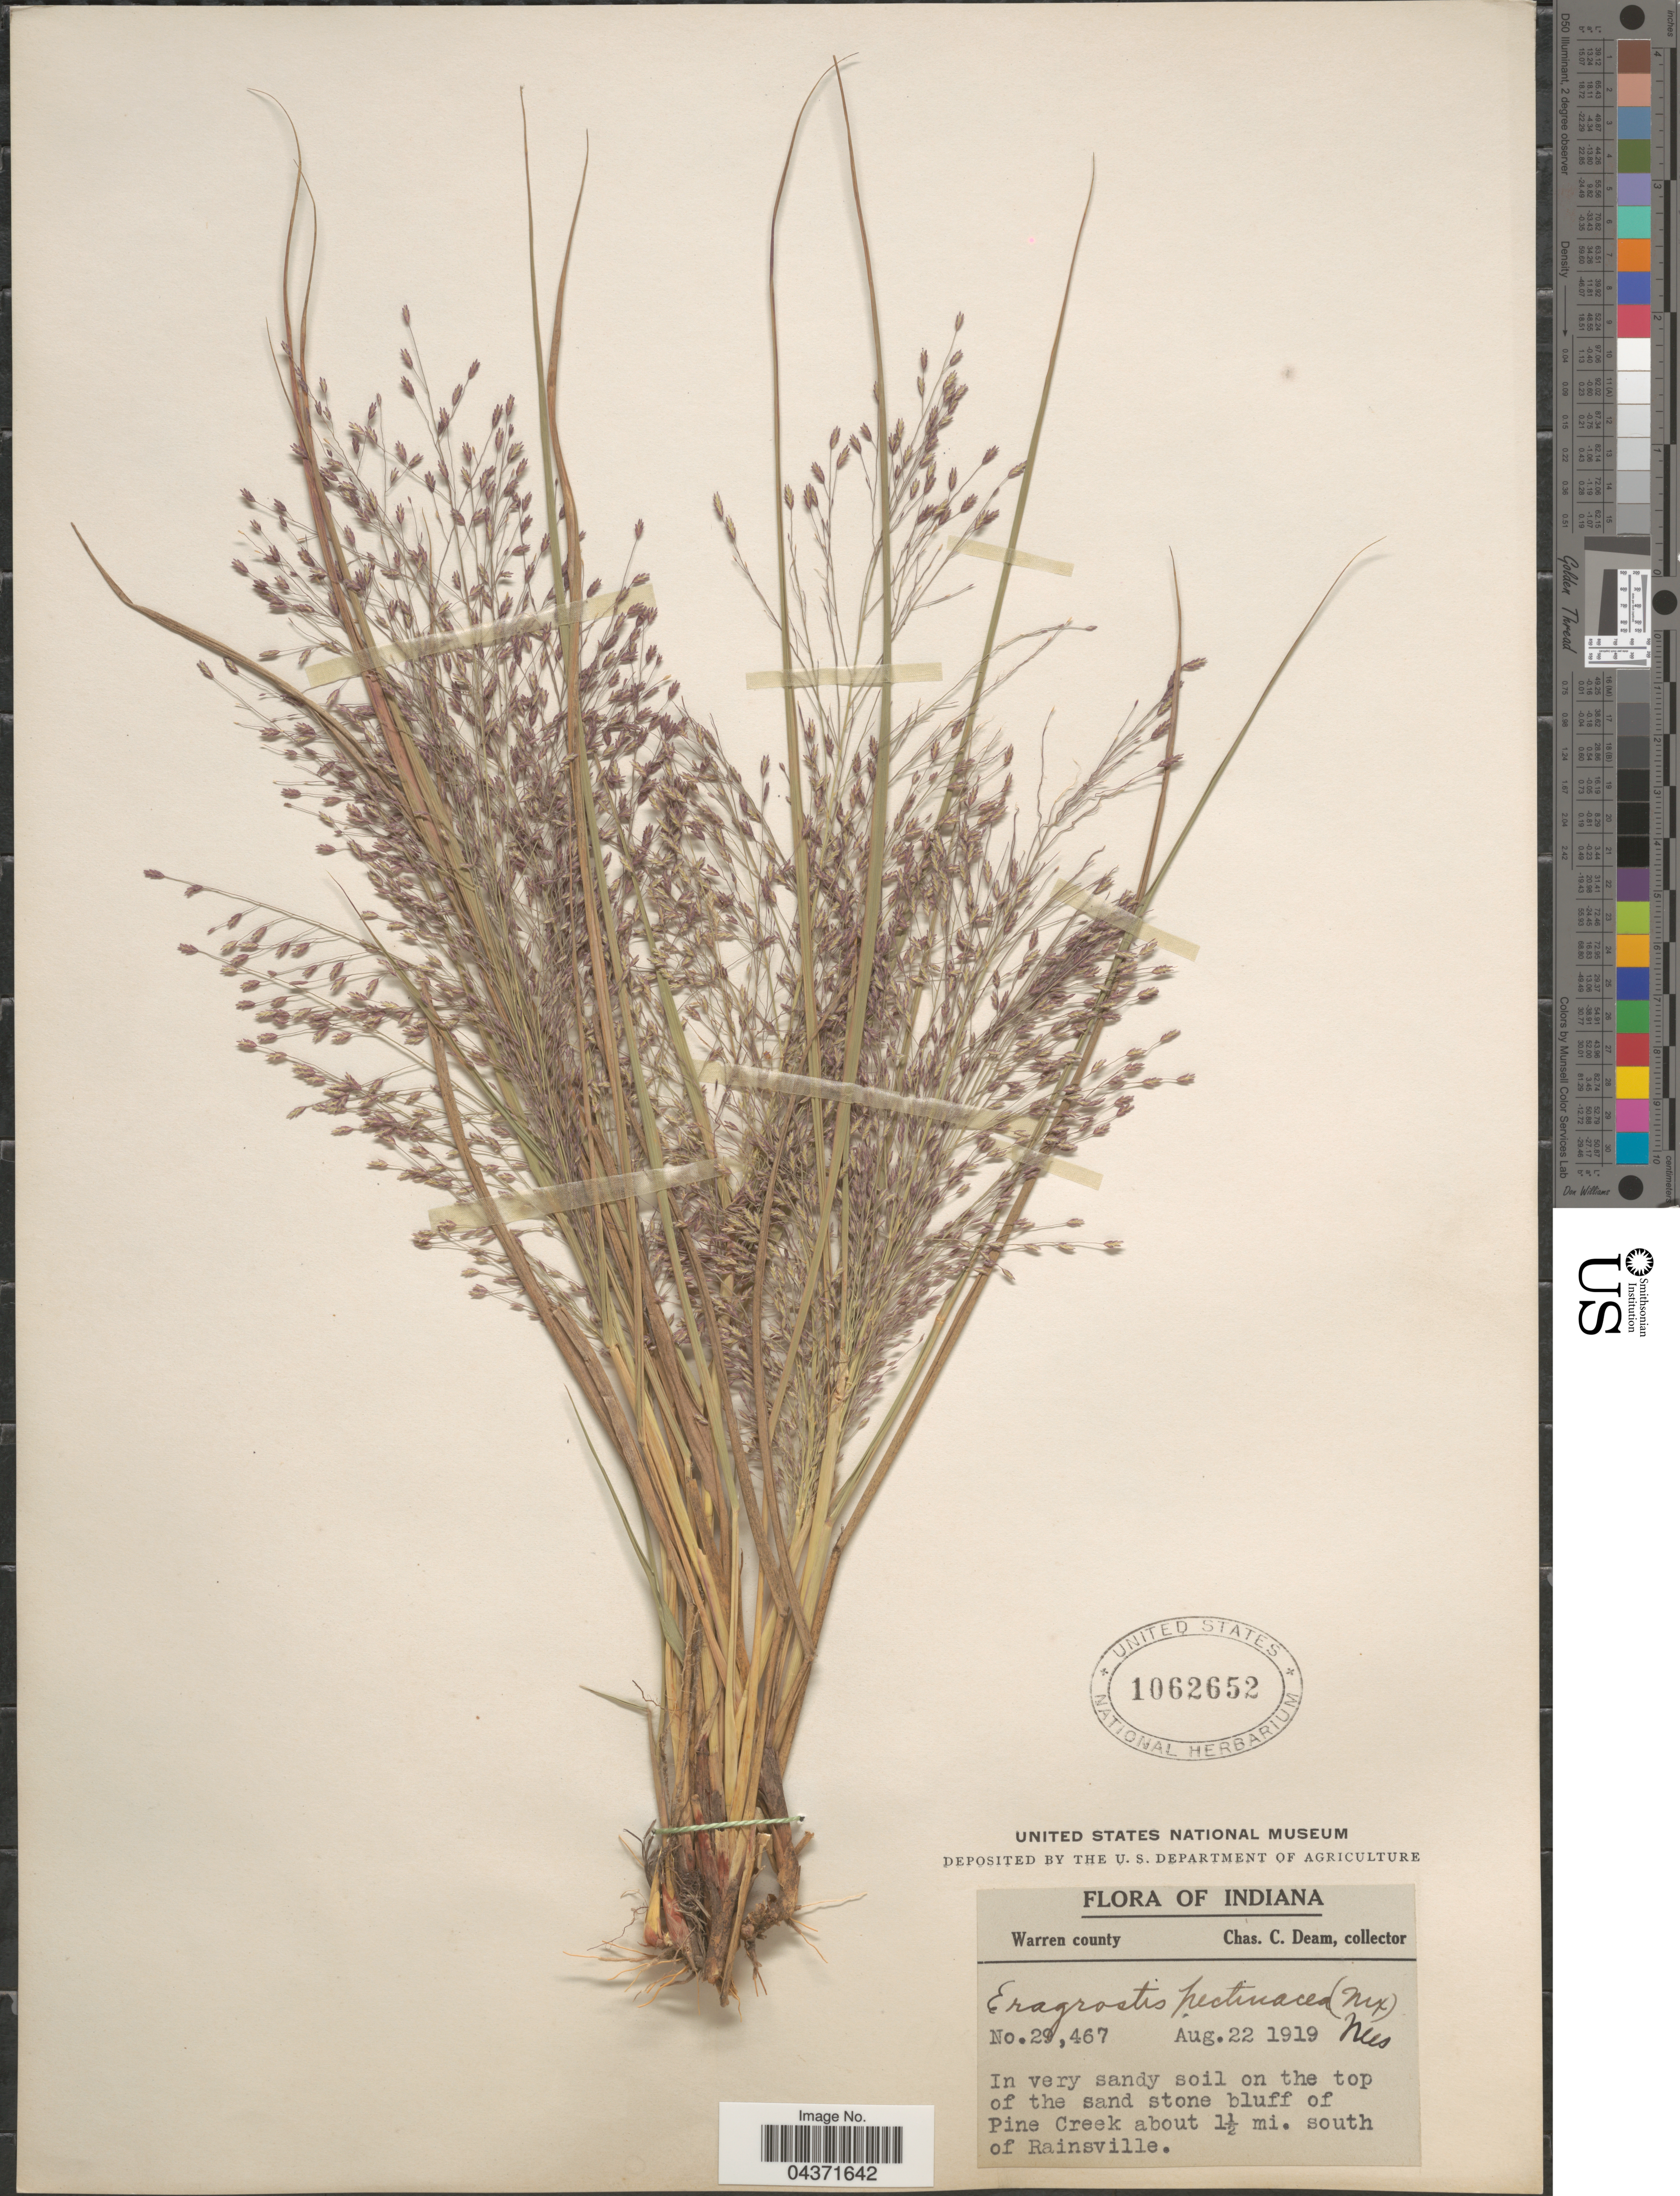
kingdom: Plantae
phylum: Tracheophyta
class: Liliopsida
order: Poales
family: Poaceae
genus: Eragrostis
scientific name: Eragrostis spectabilis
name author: (Pursh) Steud.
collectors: C. C. Deam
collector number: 29467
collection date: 1919-08-22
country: United States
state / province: Indiana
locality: Warren county. On the top of the sand stone bluff of Pine Creek about 1½ mi. south of Rainsville.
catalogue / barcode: US 1062652